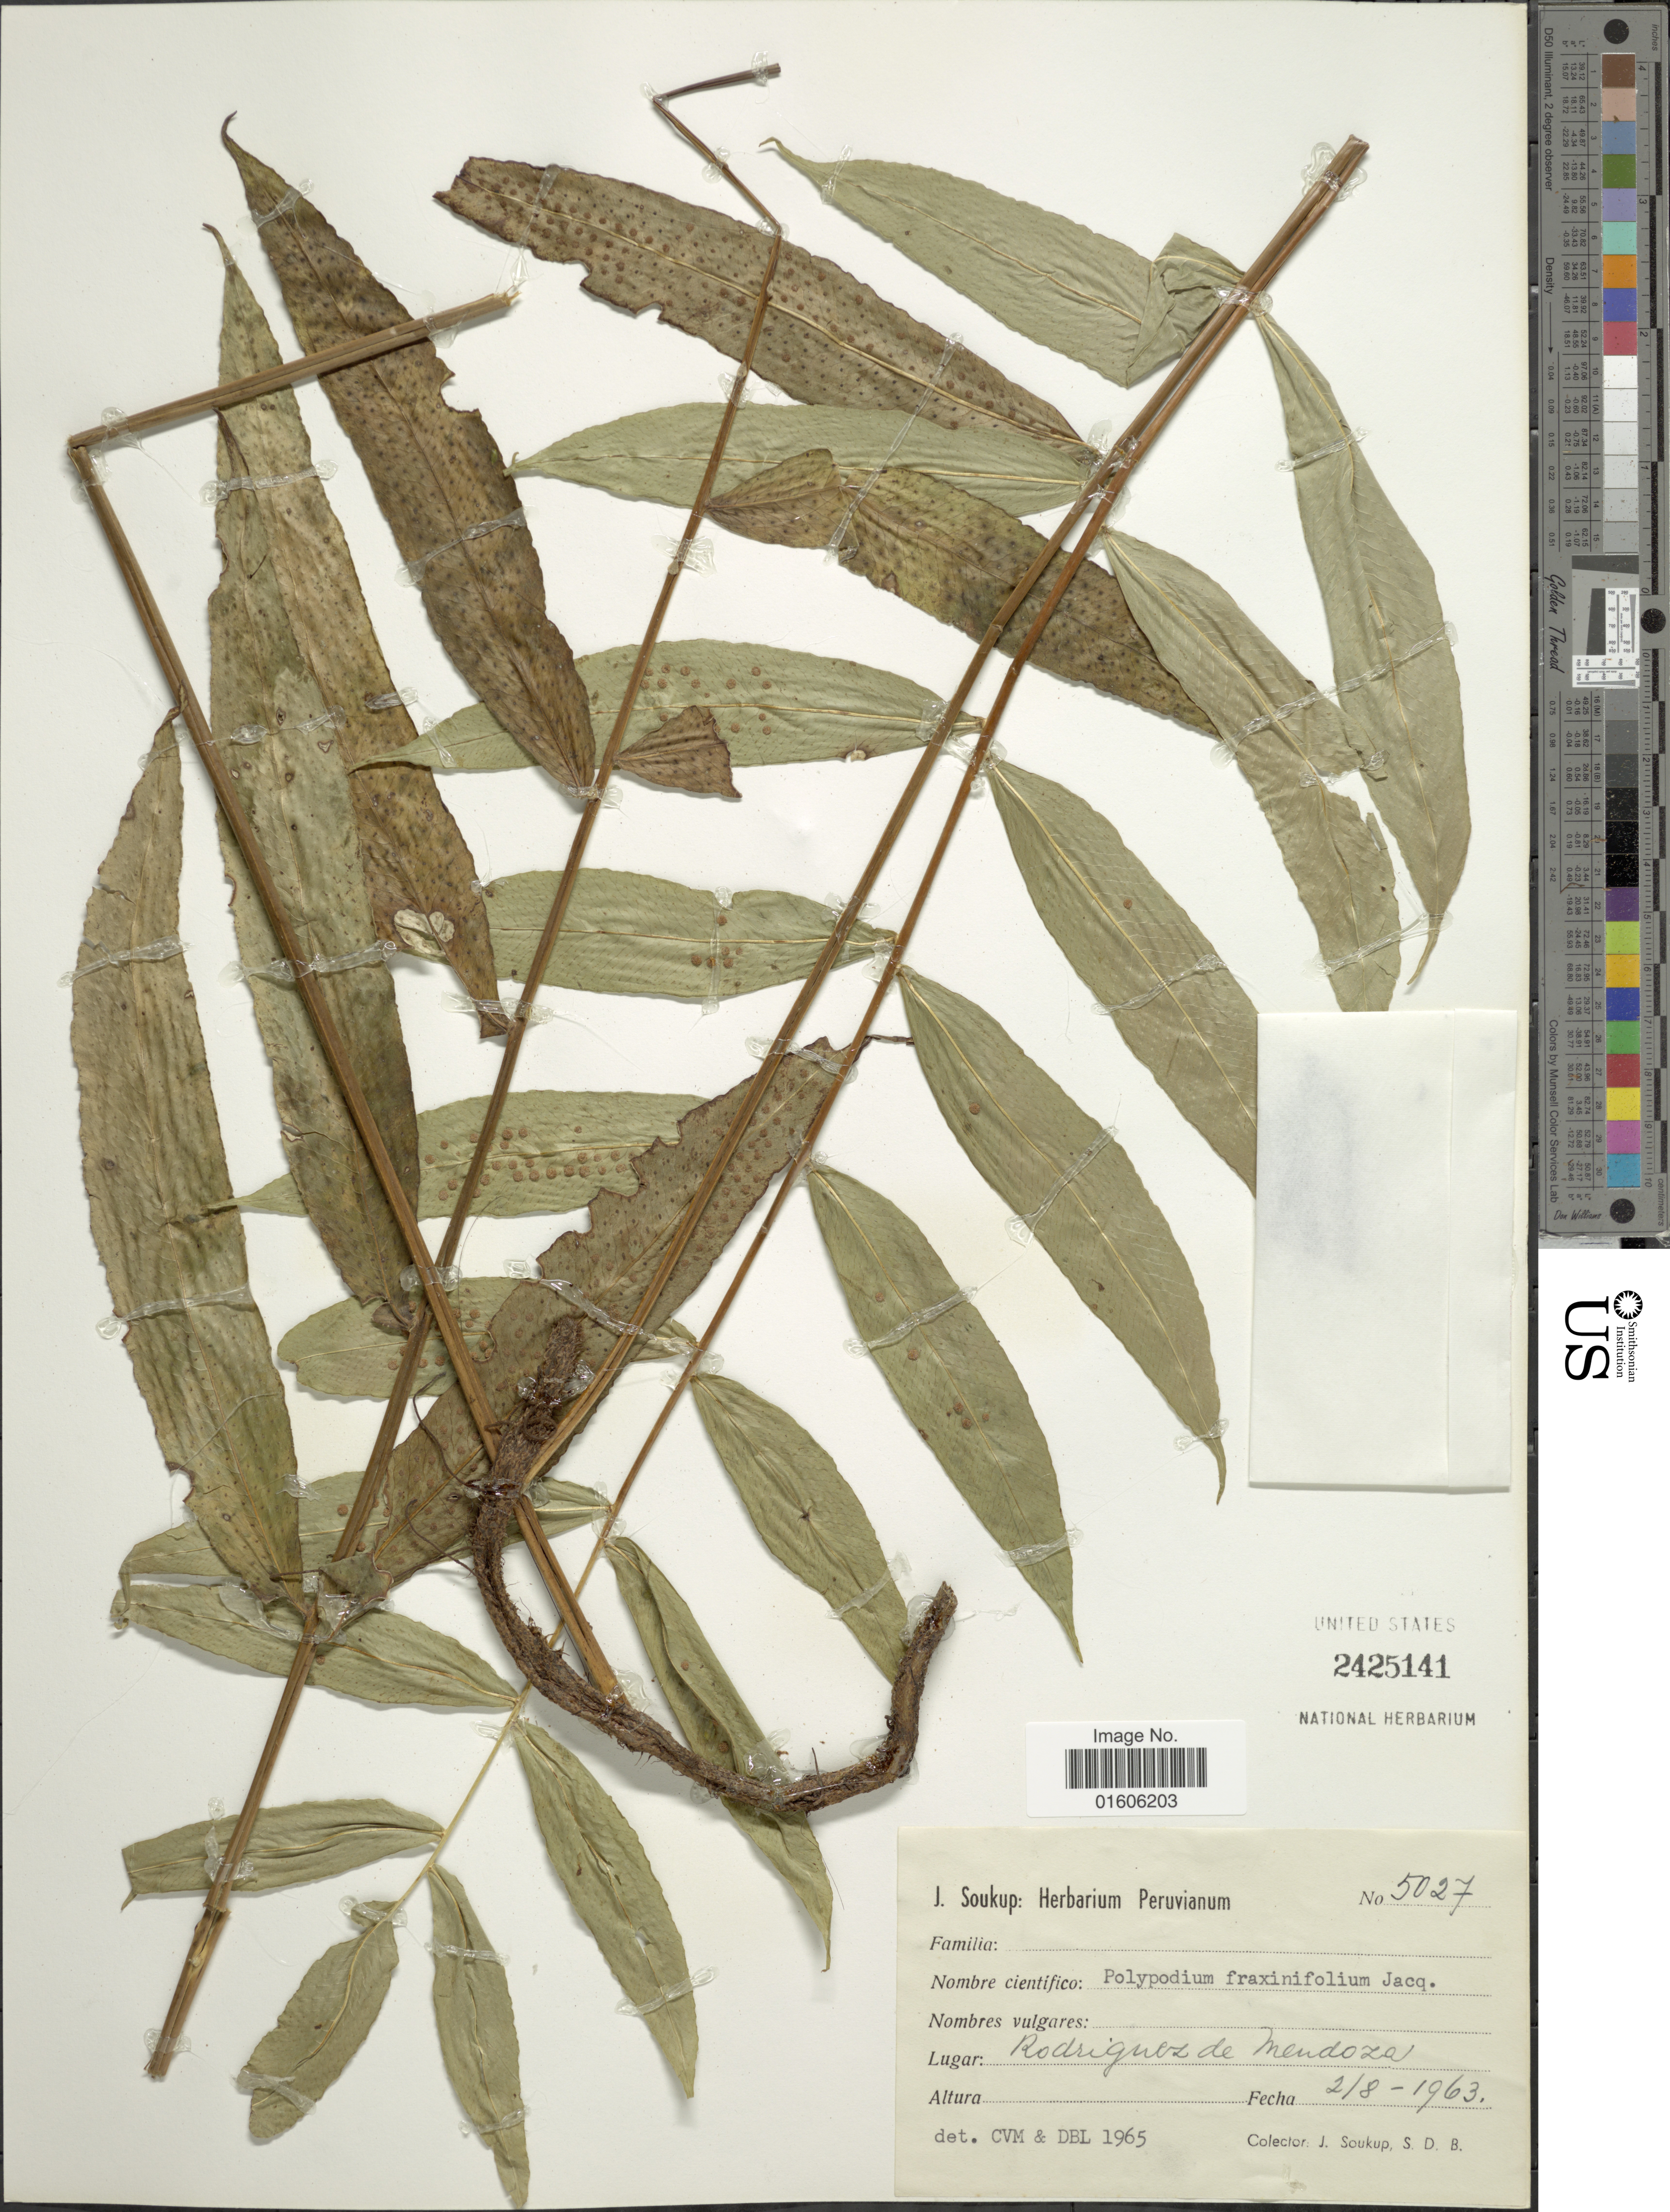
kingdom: Plantae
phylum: Tracheophyta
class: Polypodiopsida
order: Polypodiales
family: Polypodiaceae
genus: Serpocaulon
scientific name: Serpocaulon fraxinifolium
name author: (Jacq.) A.R. Sm.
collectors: J. Soukup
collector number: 5027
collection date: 1963-08-02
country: Peru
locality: Rodriguez de Mendoza.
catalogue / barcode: US 2425141